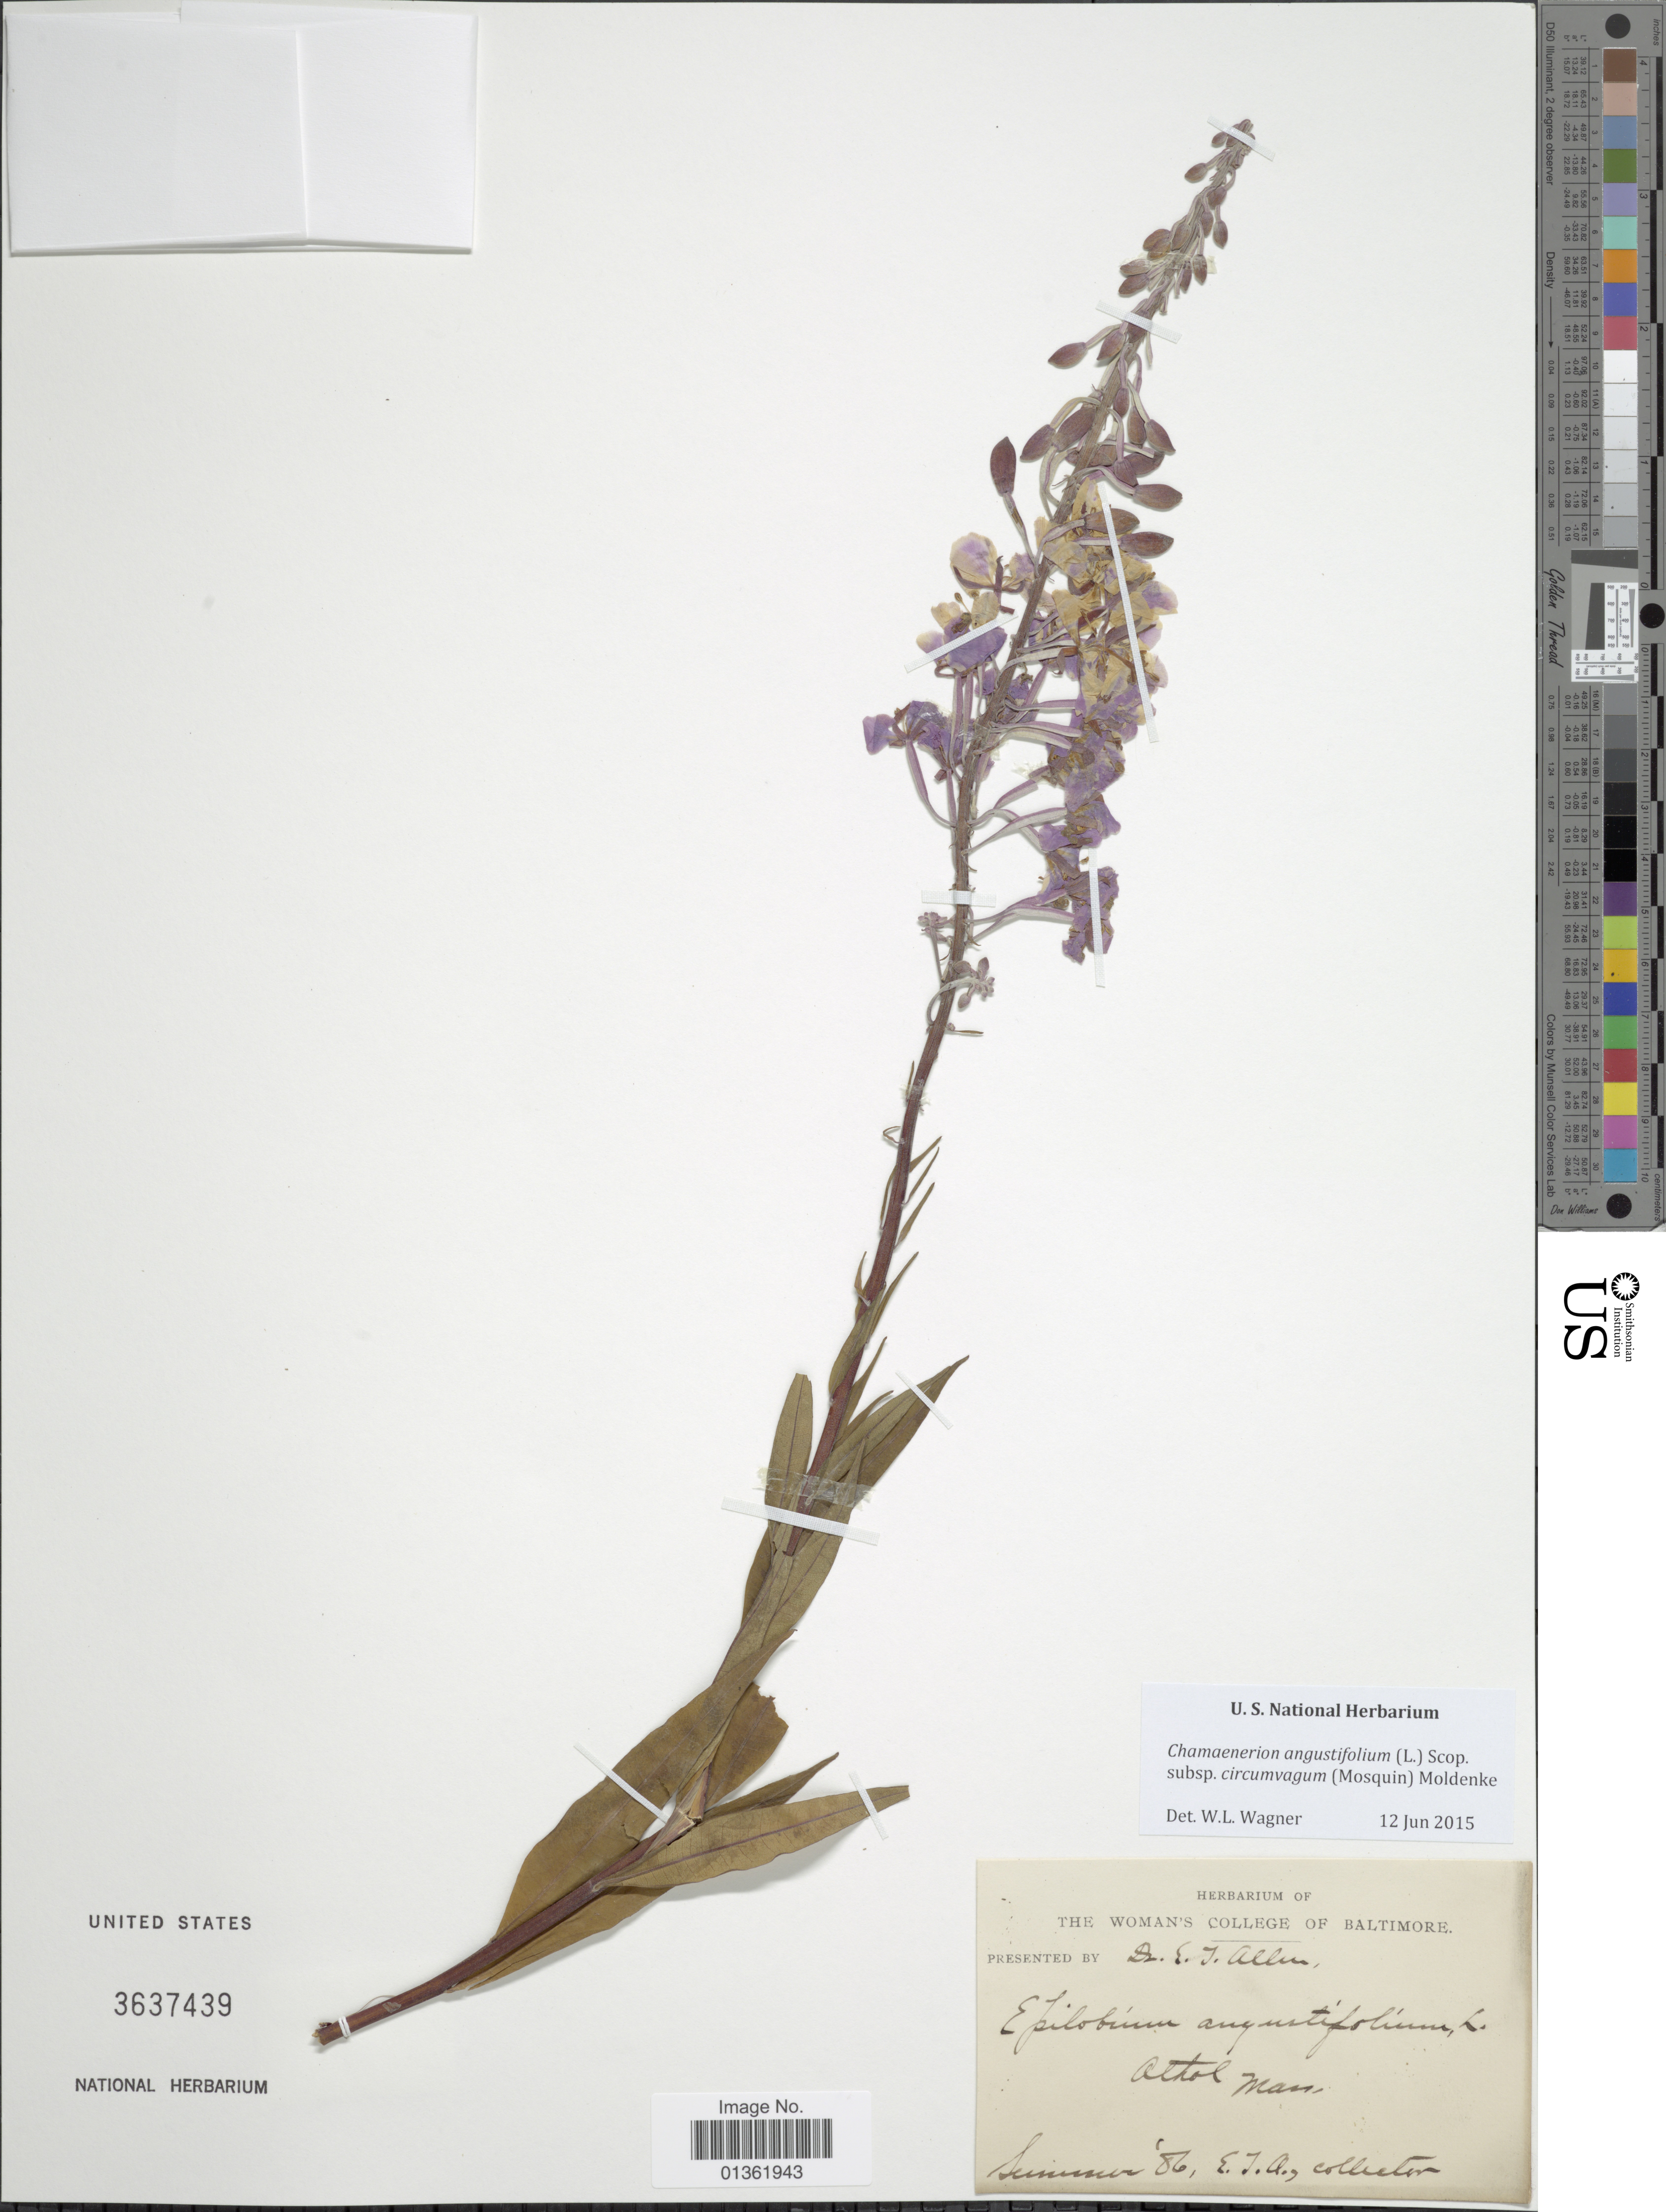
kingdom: Plantae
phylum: Tracheophyta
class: Magnoliopsida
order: Myrtales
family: Onagraceae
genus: Chamaenerion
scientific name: Chamaenerion angustifolium subsp. circumvagum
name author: (Mosquin) Moldenke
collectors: E. J. Allen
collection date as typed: Summer '86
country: United States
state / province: Massachusetts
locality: Athol, Mass.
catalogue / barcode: US 3637439